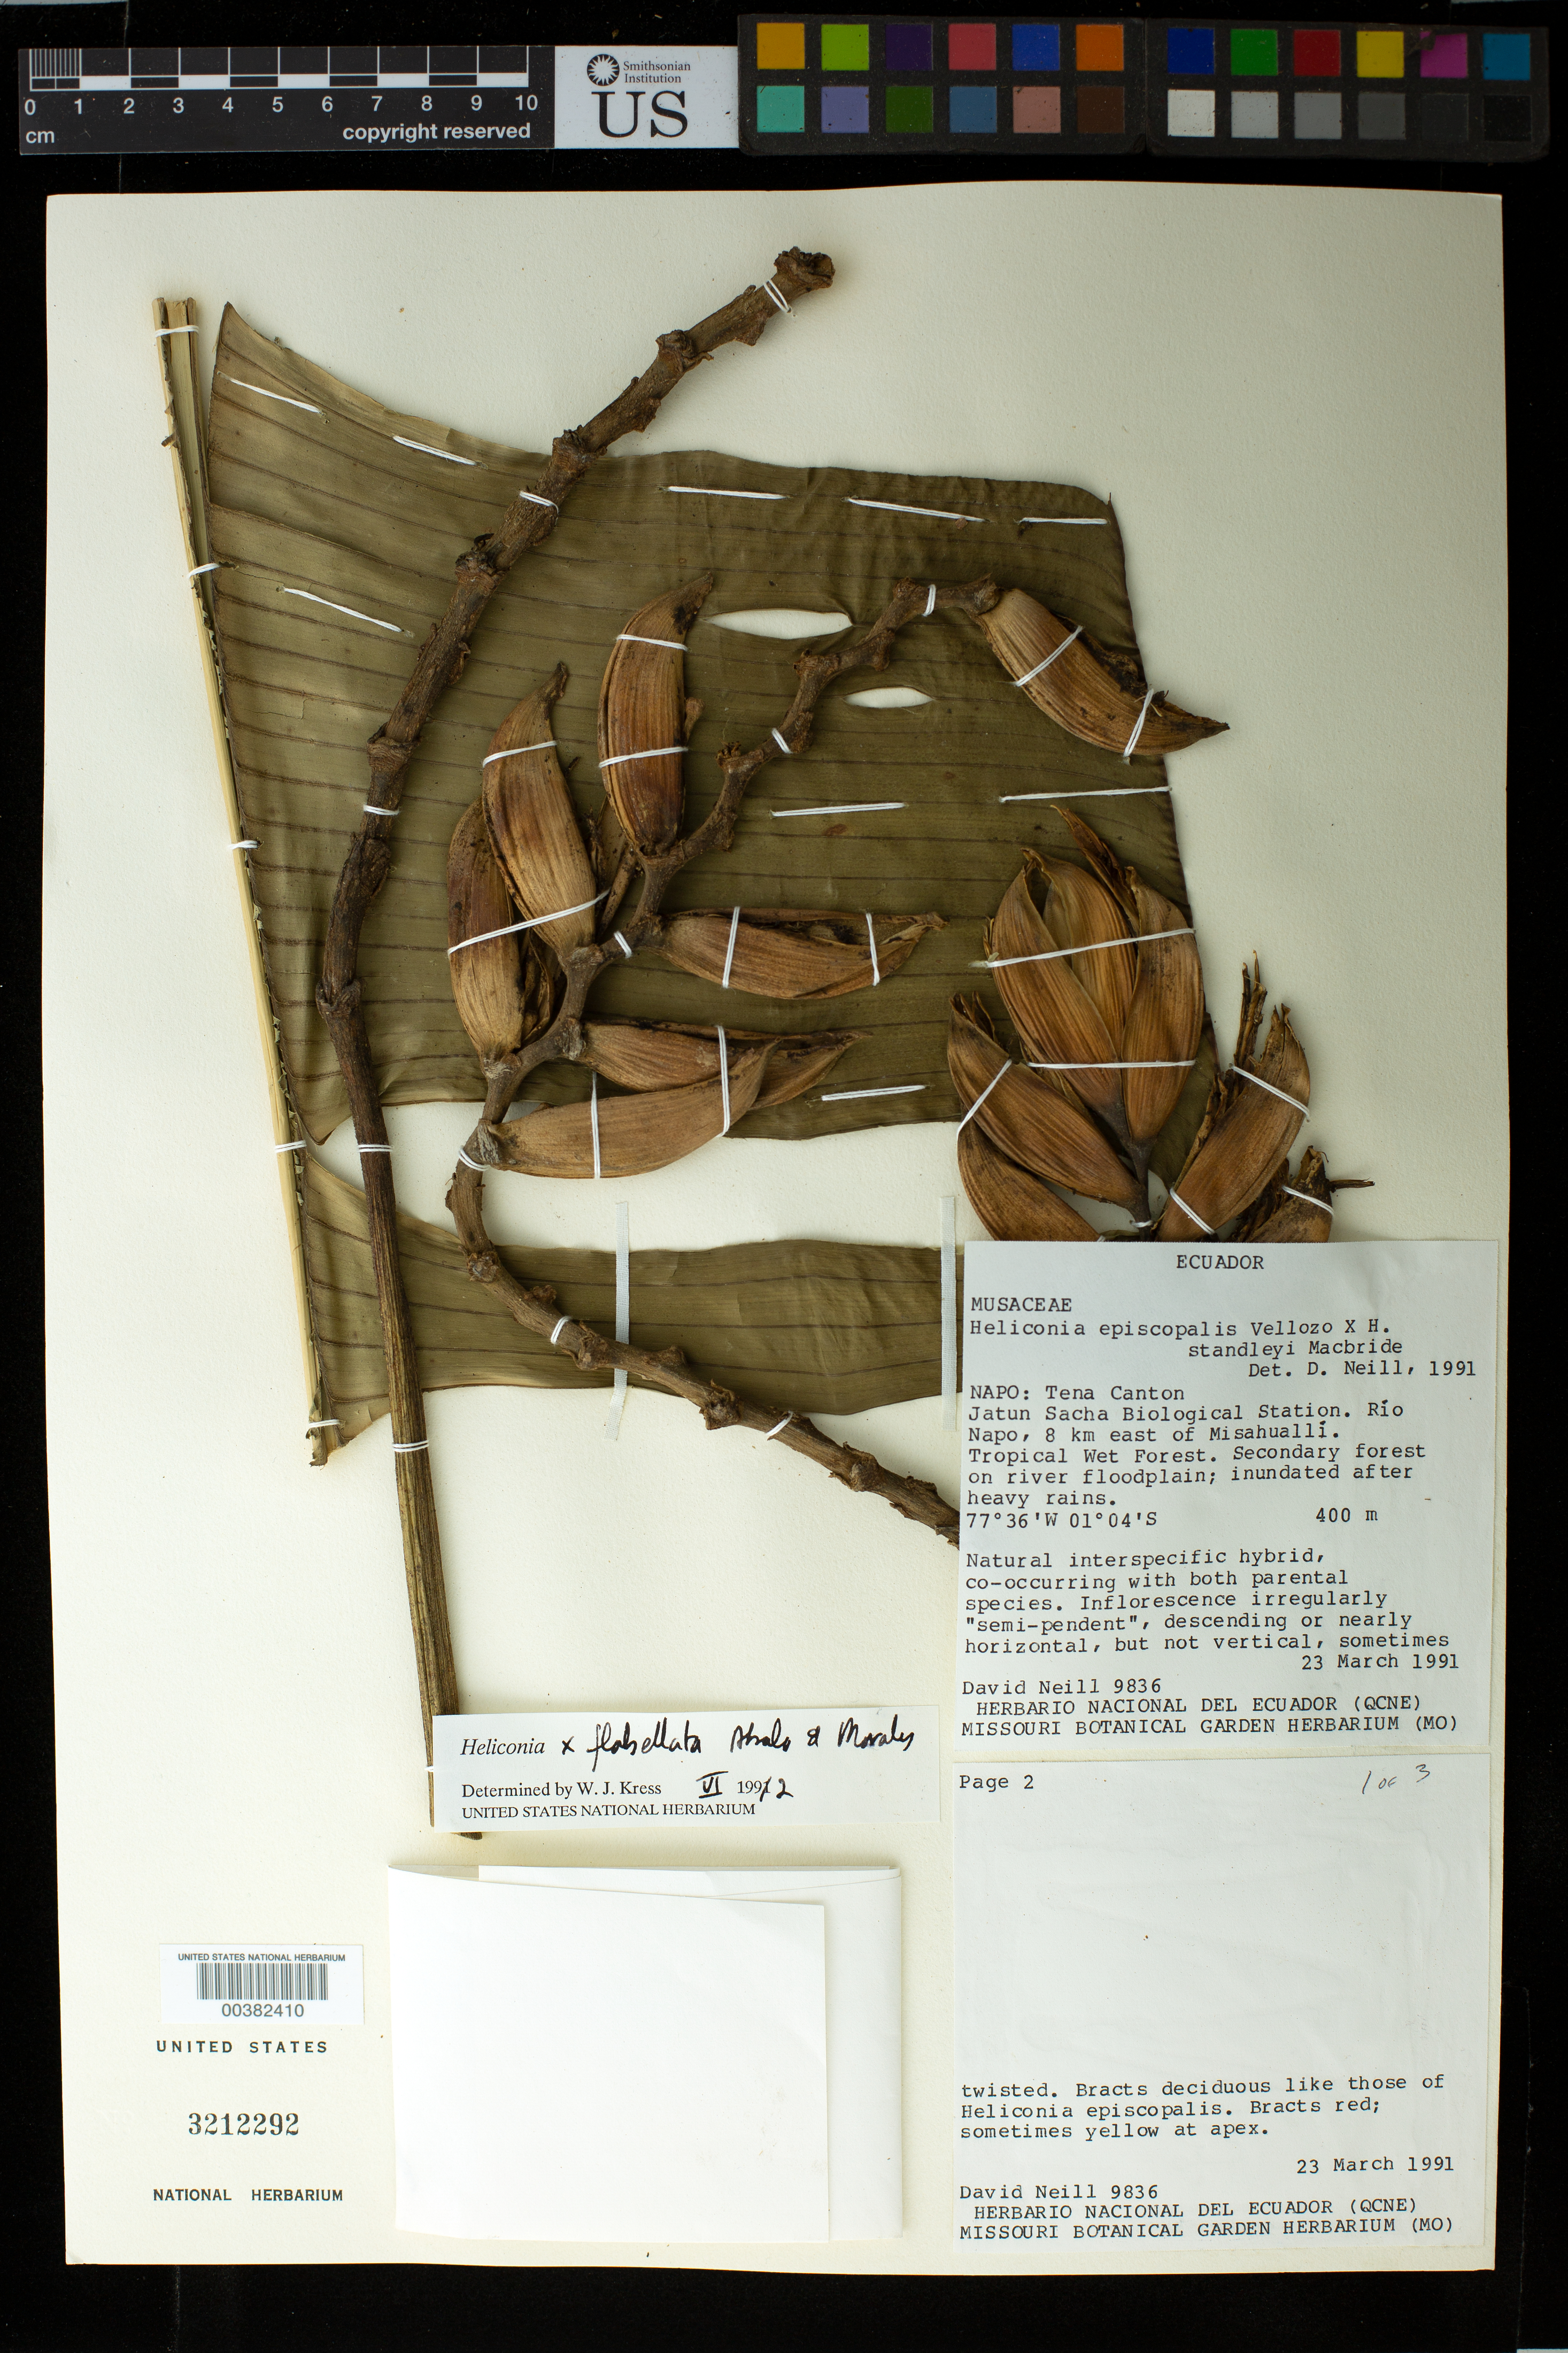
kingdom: Plantae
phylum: Tracheophyta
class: Liliopsida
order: Zingiberales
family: Heliconiaceae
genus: Heliconia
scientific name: Heliconia x flabellata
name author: Abalo & G. Morales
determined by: Kress, W. J., (US), Smithsonian Institution - National Museum of Natural History (UNITED STATES)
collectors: D. A. Neill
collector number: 9836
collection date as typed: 23 Mar 1991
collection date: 1991-03-23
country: Ecuador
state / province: Napo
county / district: Tena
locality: Tena Canton, jatun sacha biol. Sta., Rio Napo, 8 km E of misahualli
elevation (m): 400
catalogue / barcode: US 3212292